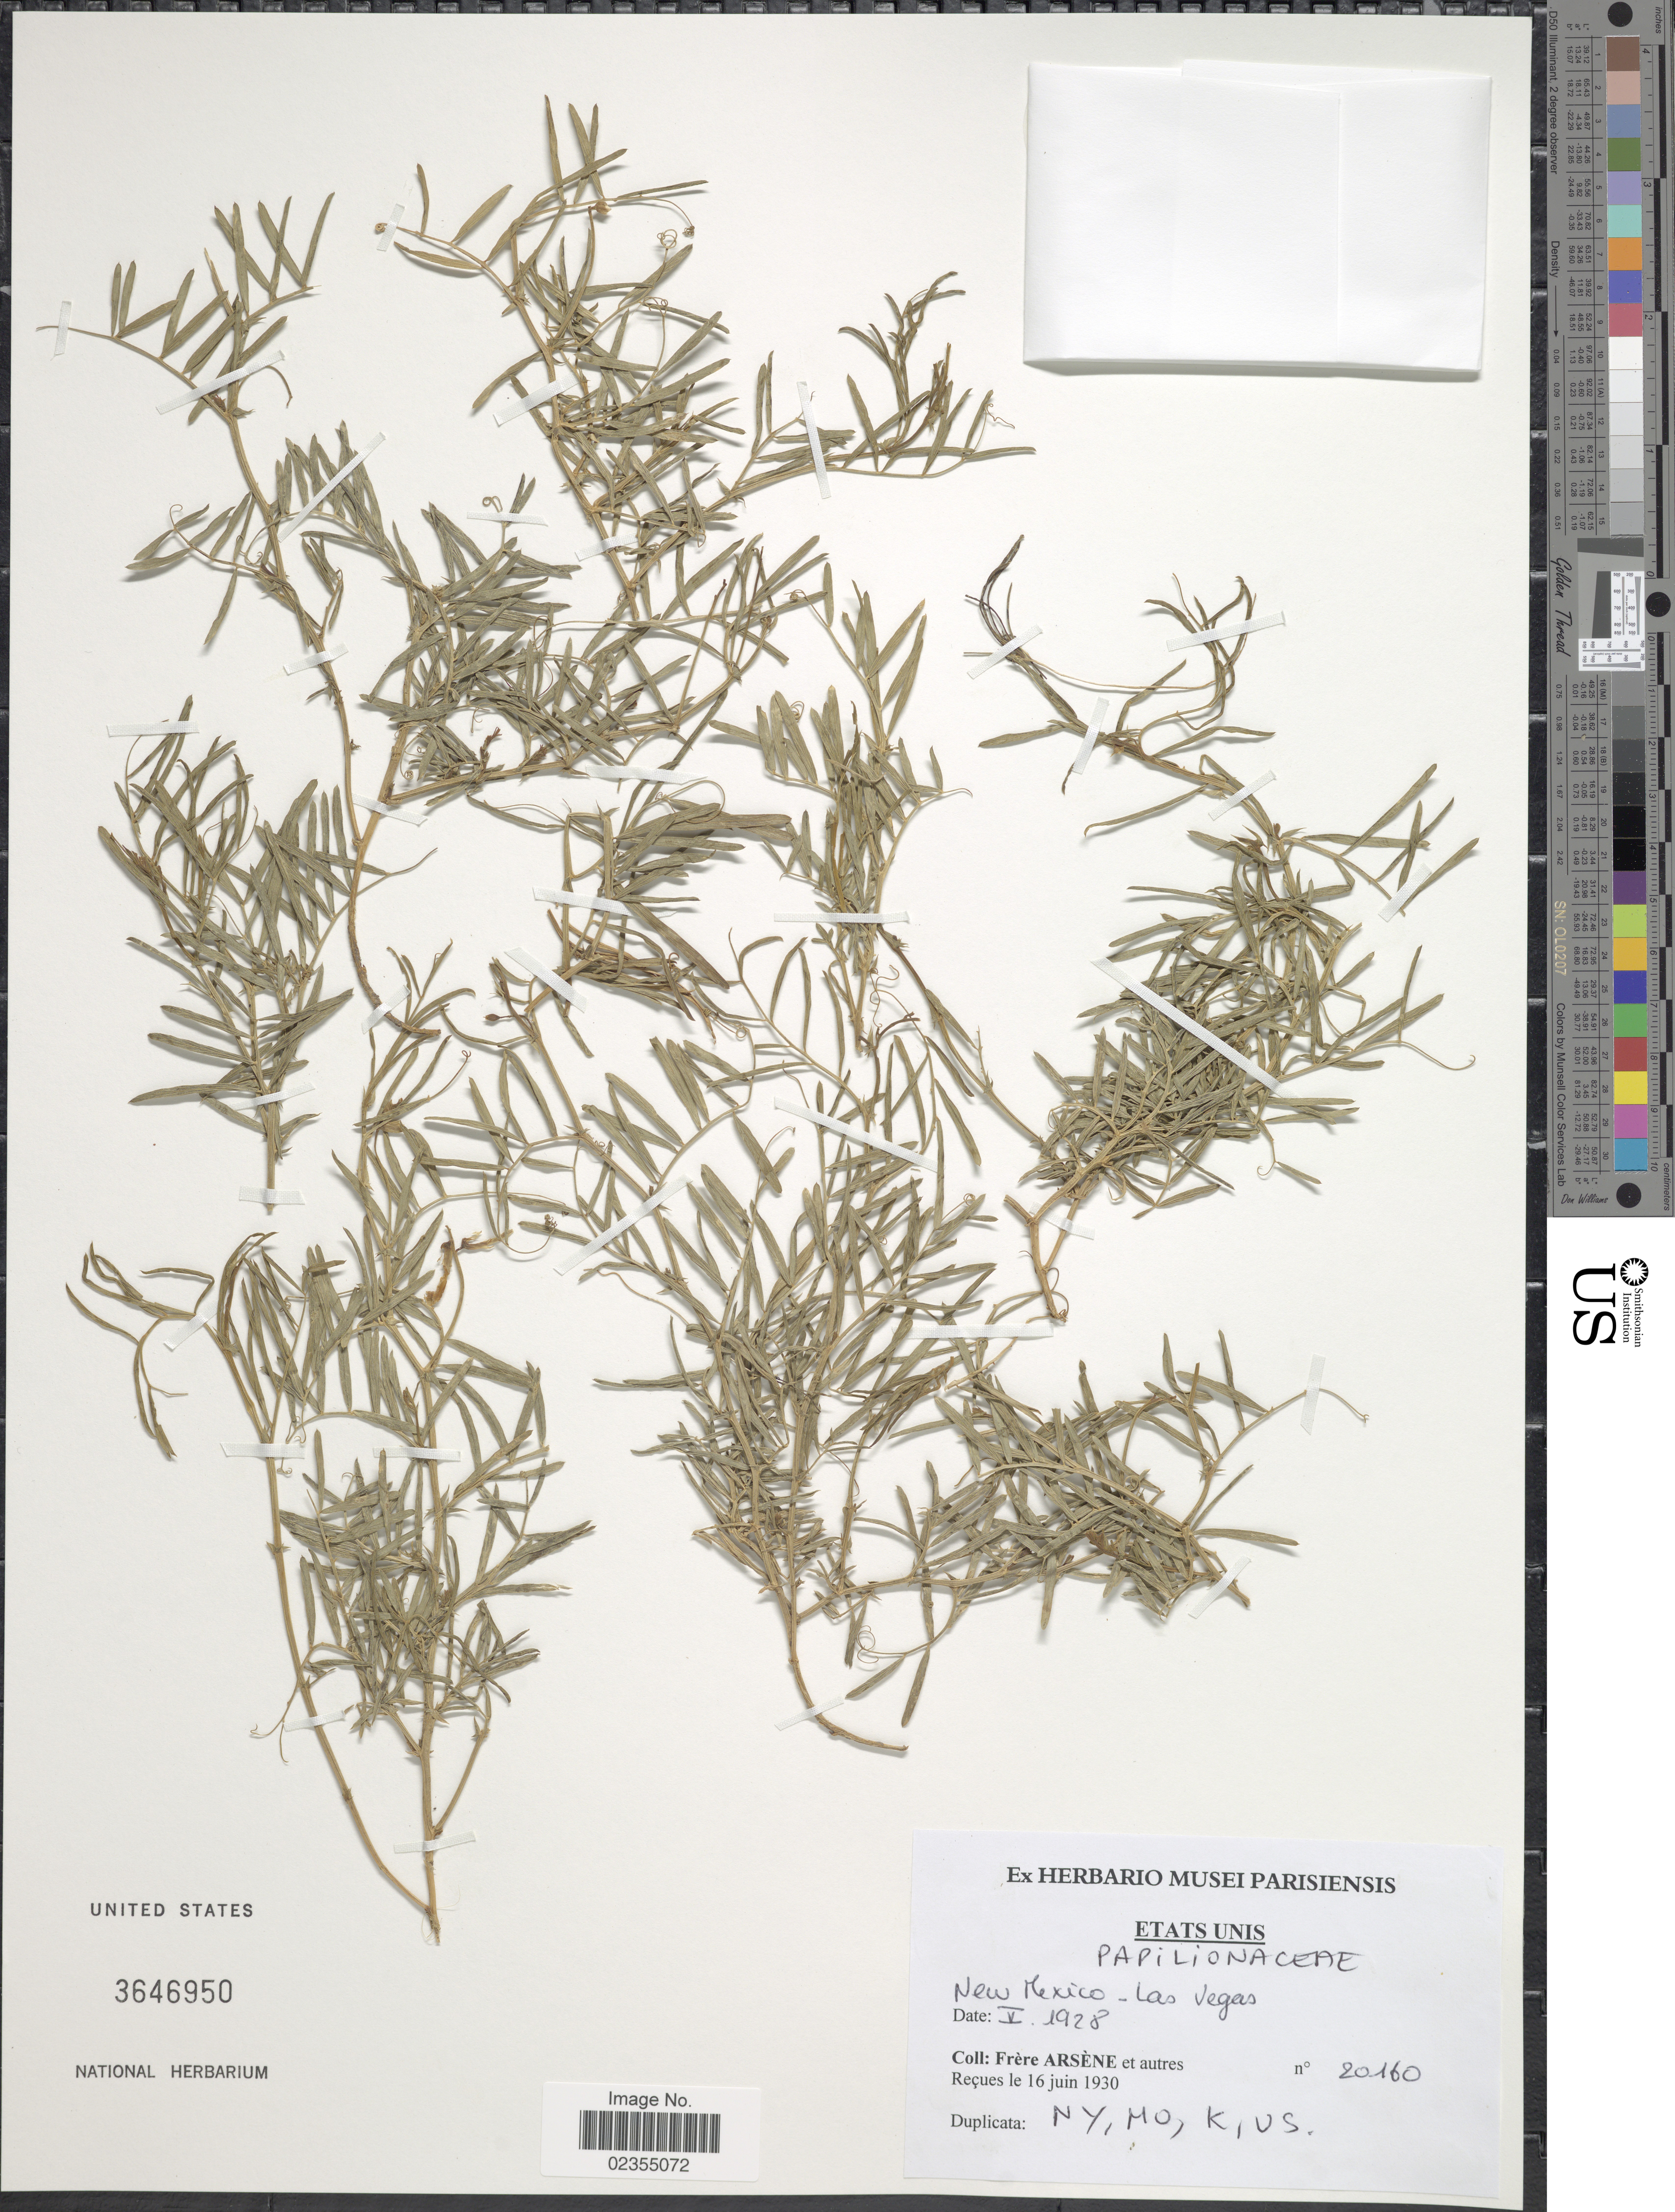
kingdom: Plantae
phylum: Tracheophyta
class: Magnoliopsida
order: Fabales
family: Fabaceae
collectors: F. Hyacinth & et al.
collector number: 20160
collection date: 1928-05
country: United States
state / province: New Mexico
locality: Las Vegas. Etats Unis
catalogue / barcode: US 3646950